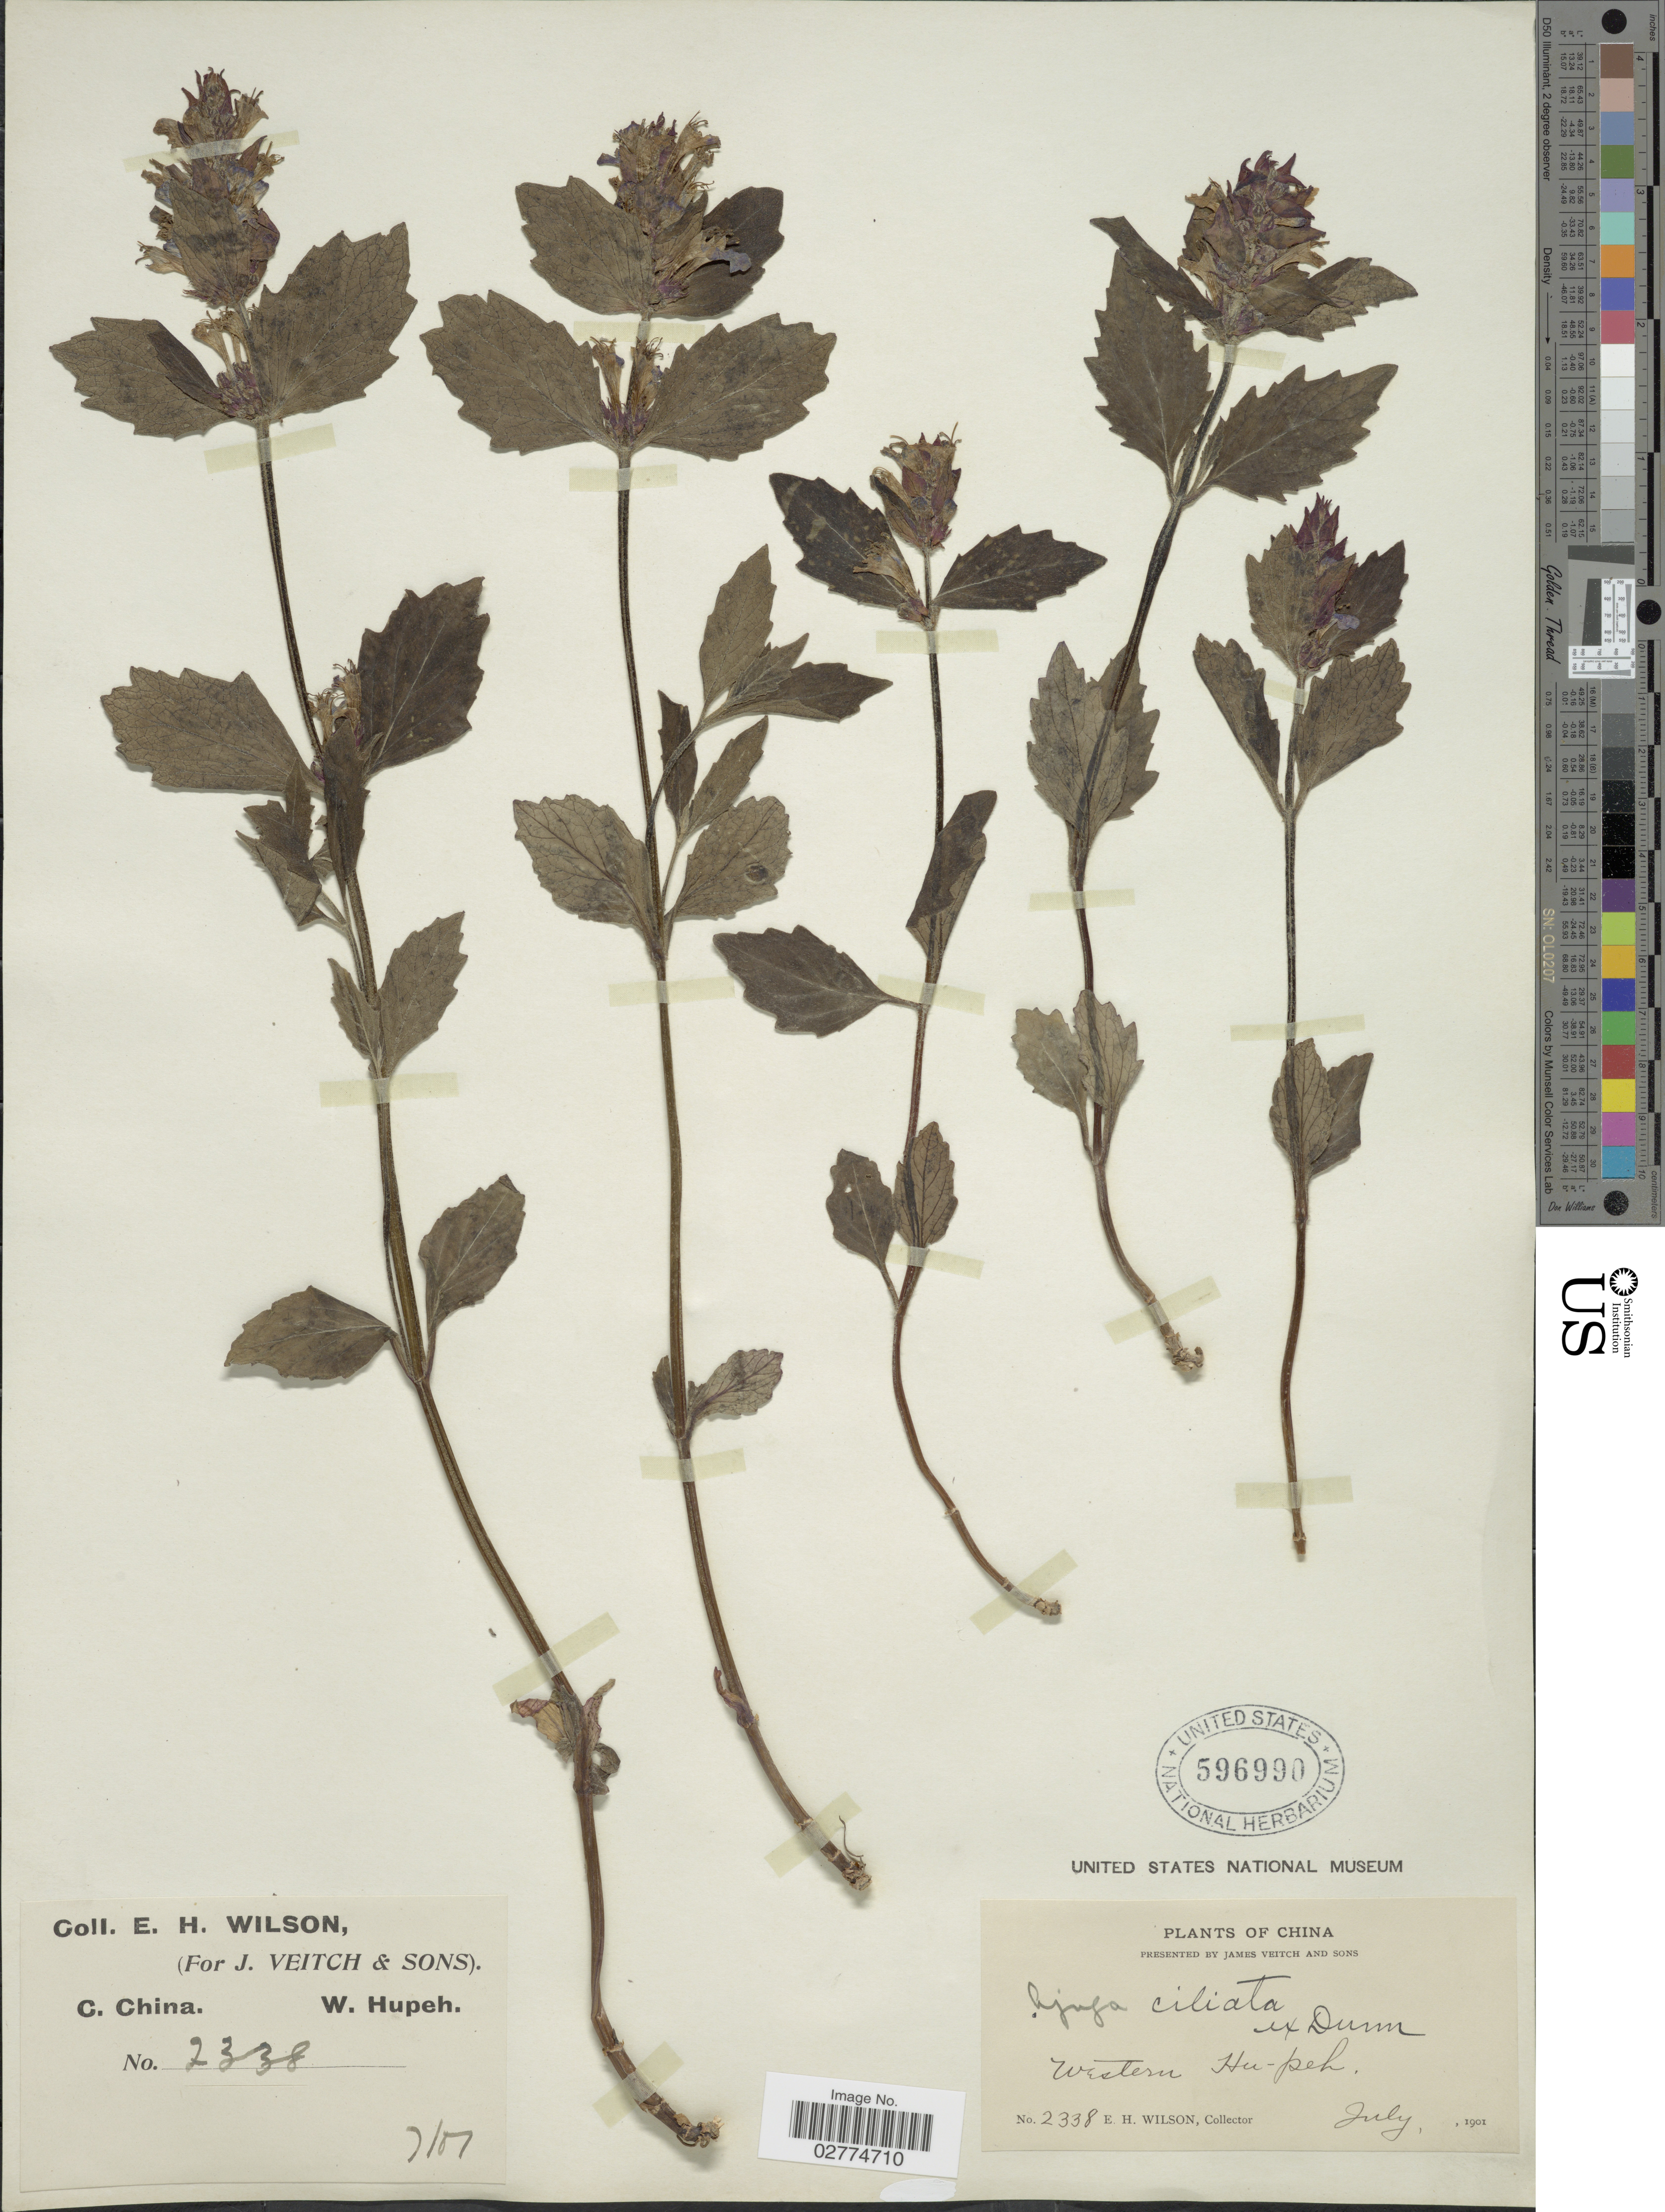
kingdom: Plantae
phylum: Tracheophyta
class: Magnoliopsida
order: Lamiales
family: Lamiaceae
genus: Ajuga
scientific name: Ajuga ciliata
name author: Bunge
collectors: E. Wilson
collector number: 2338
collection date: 1901-07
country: China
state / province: Hubei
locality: C. China, W. Hupeh, Western Hu-peh.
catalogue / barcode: US 596990